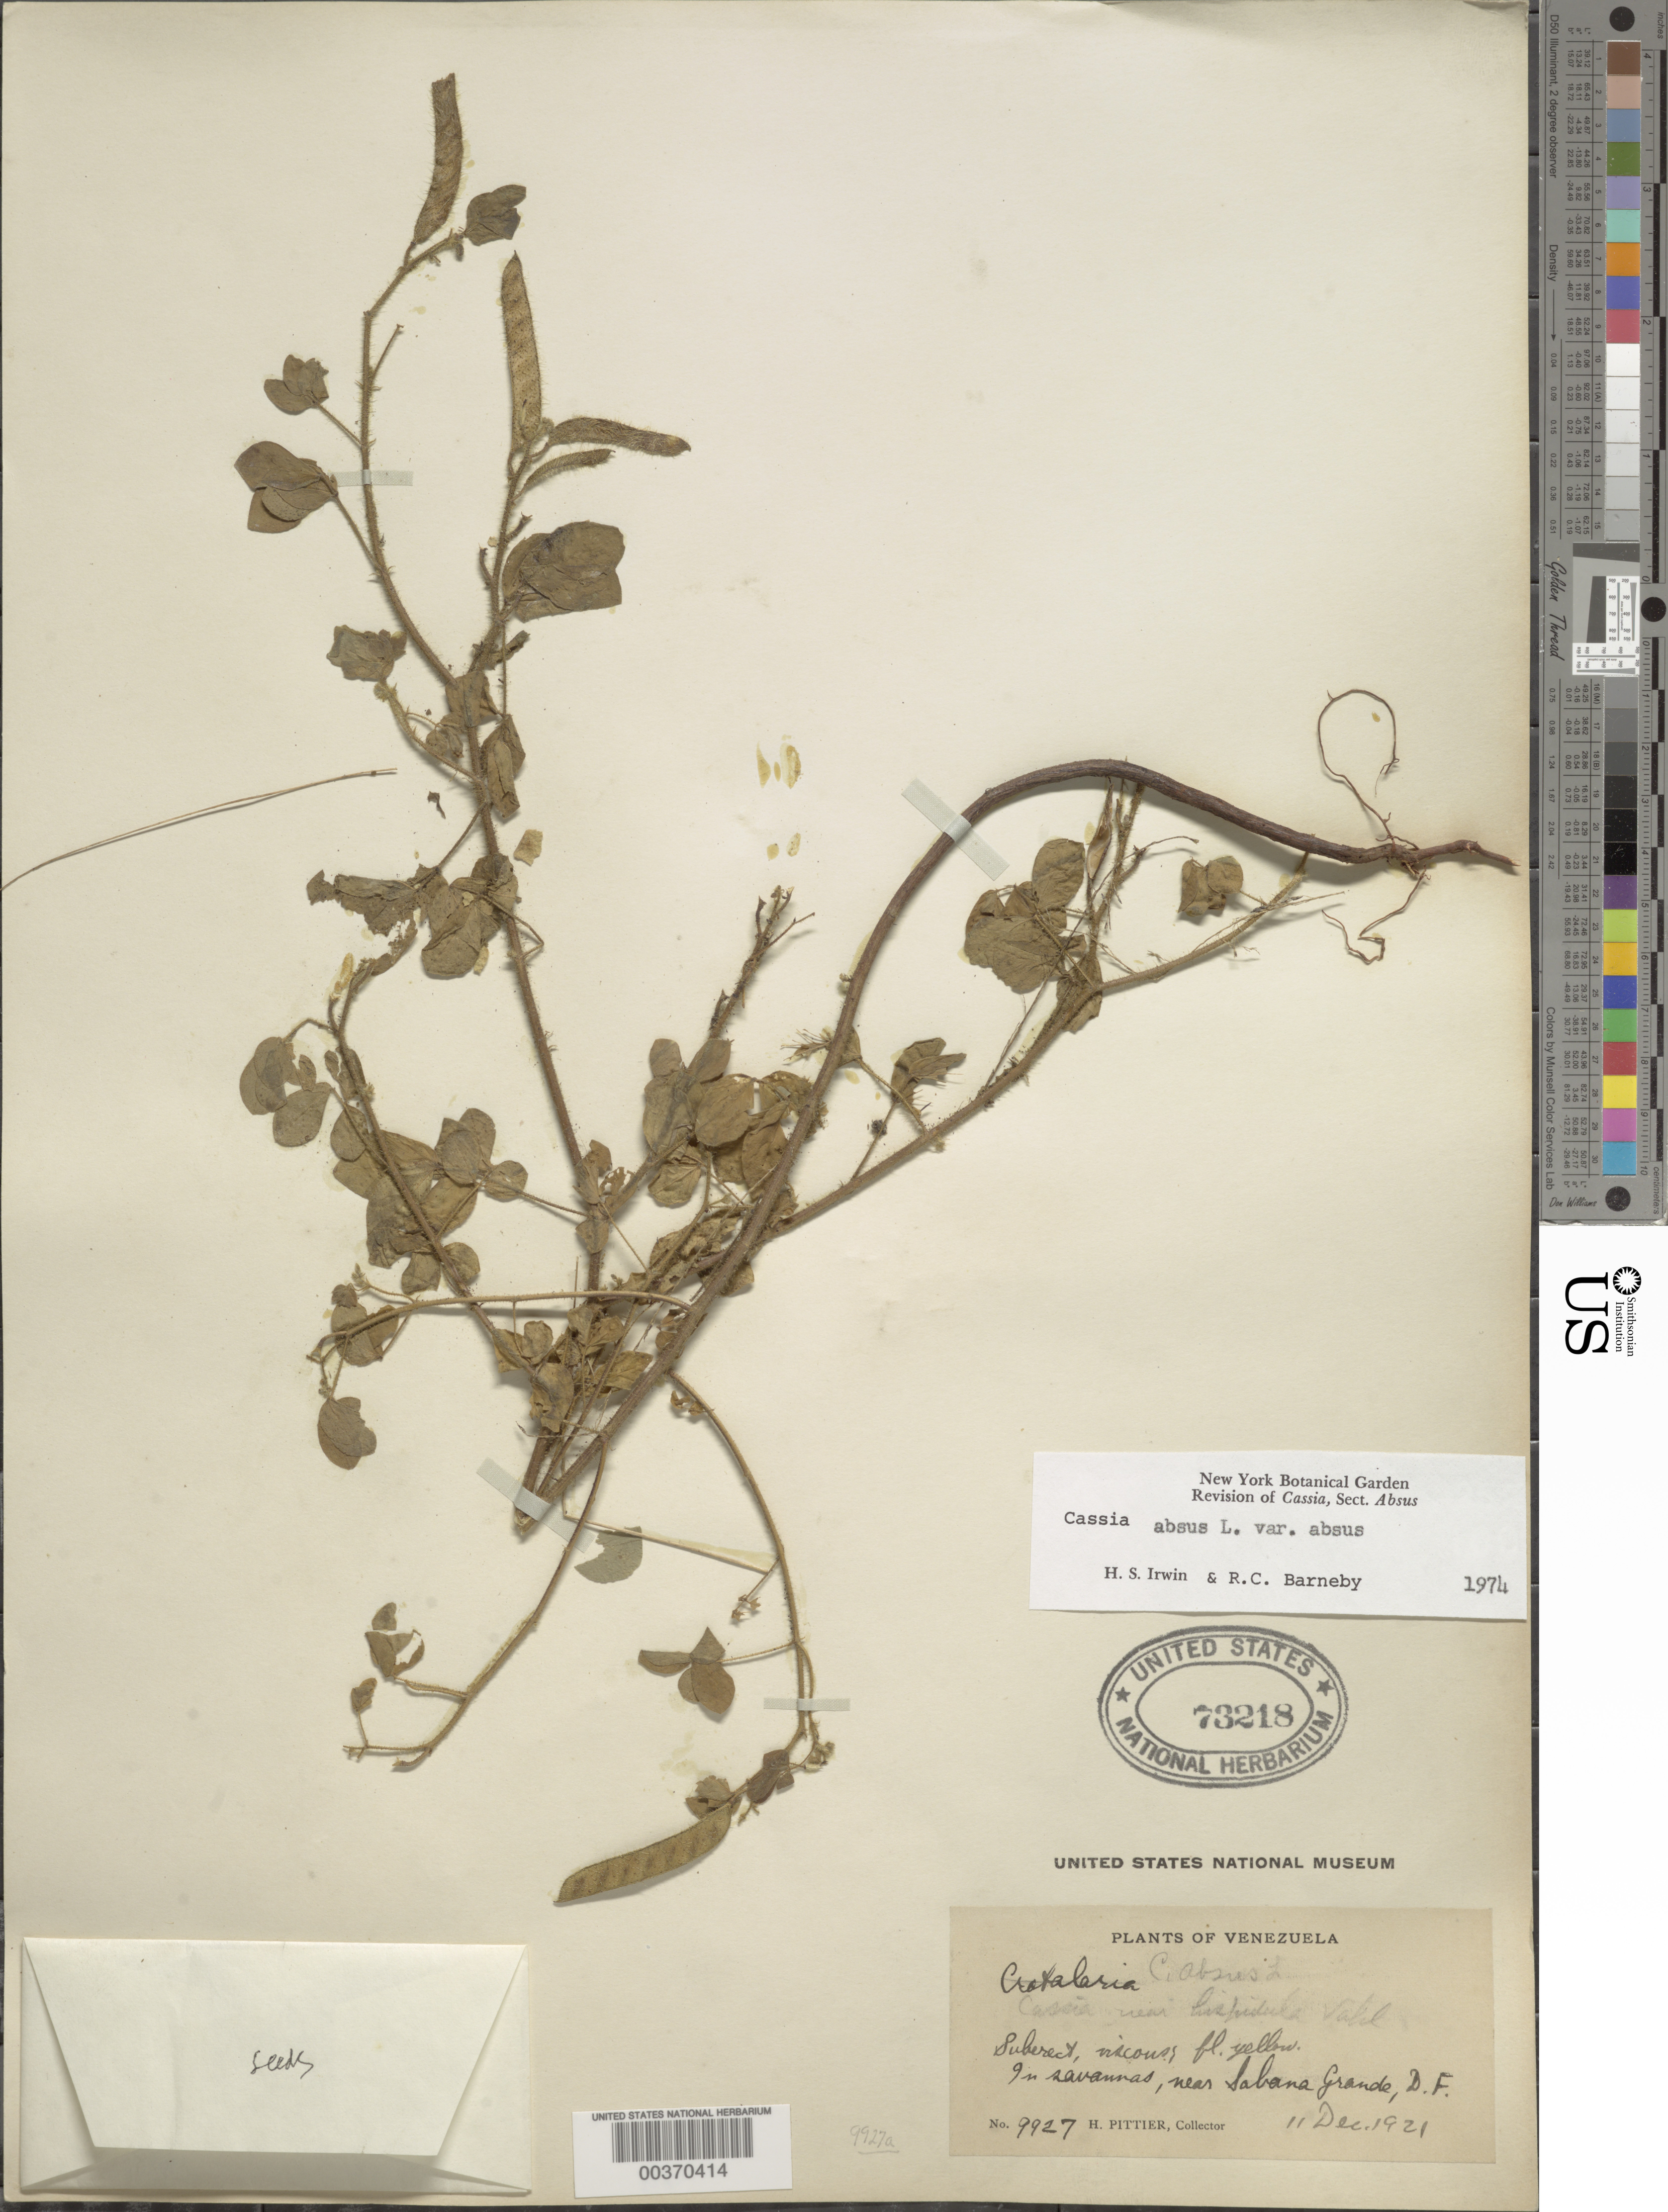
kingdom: Plantae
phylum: Tracheophyta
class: Magnoliopsida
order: Fabales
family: Fabaceae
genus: Chamaecrista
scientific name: Chamaecrista absus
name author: (L.) H.S. Irwin & Barneby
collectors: H. F. Pittier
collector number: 9927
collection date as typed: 11 Dec 1921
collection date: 1921-12-11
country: Venezuela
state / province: Distrito Federal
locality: Near Sabana Grande.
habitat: Savannas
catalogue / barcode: US 73218